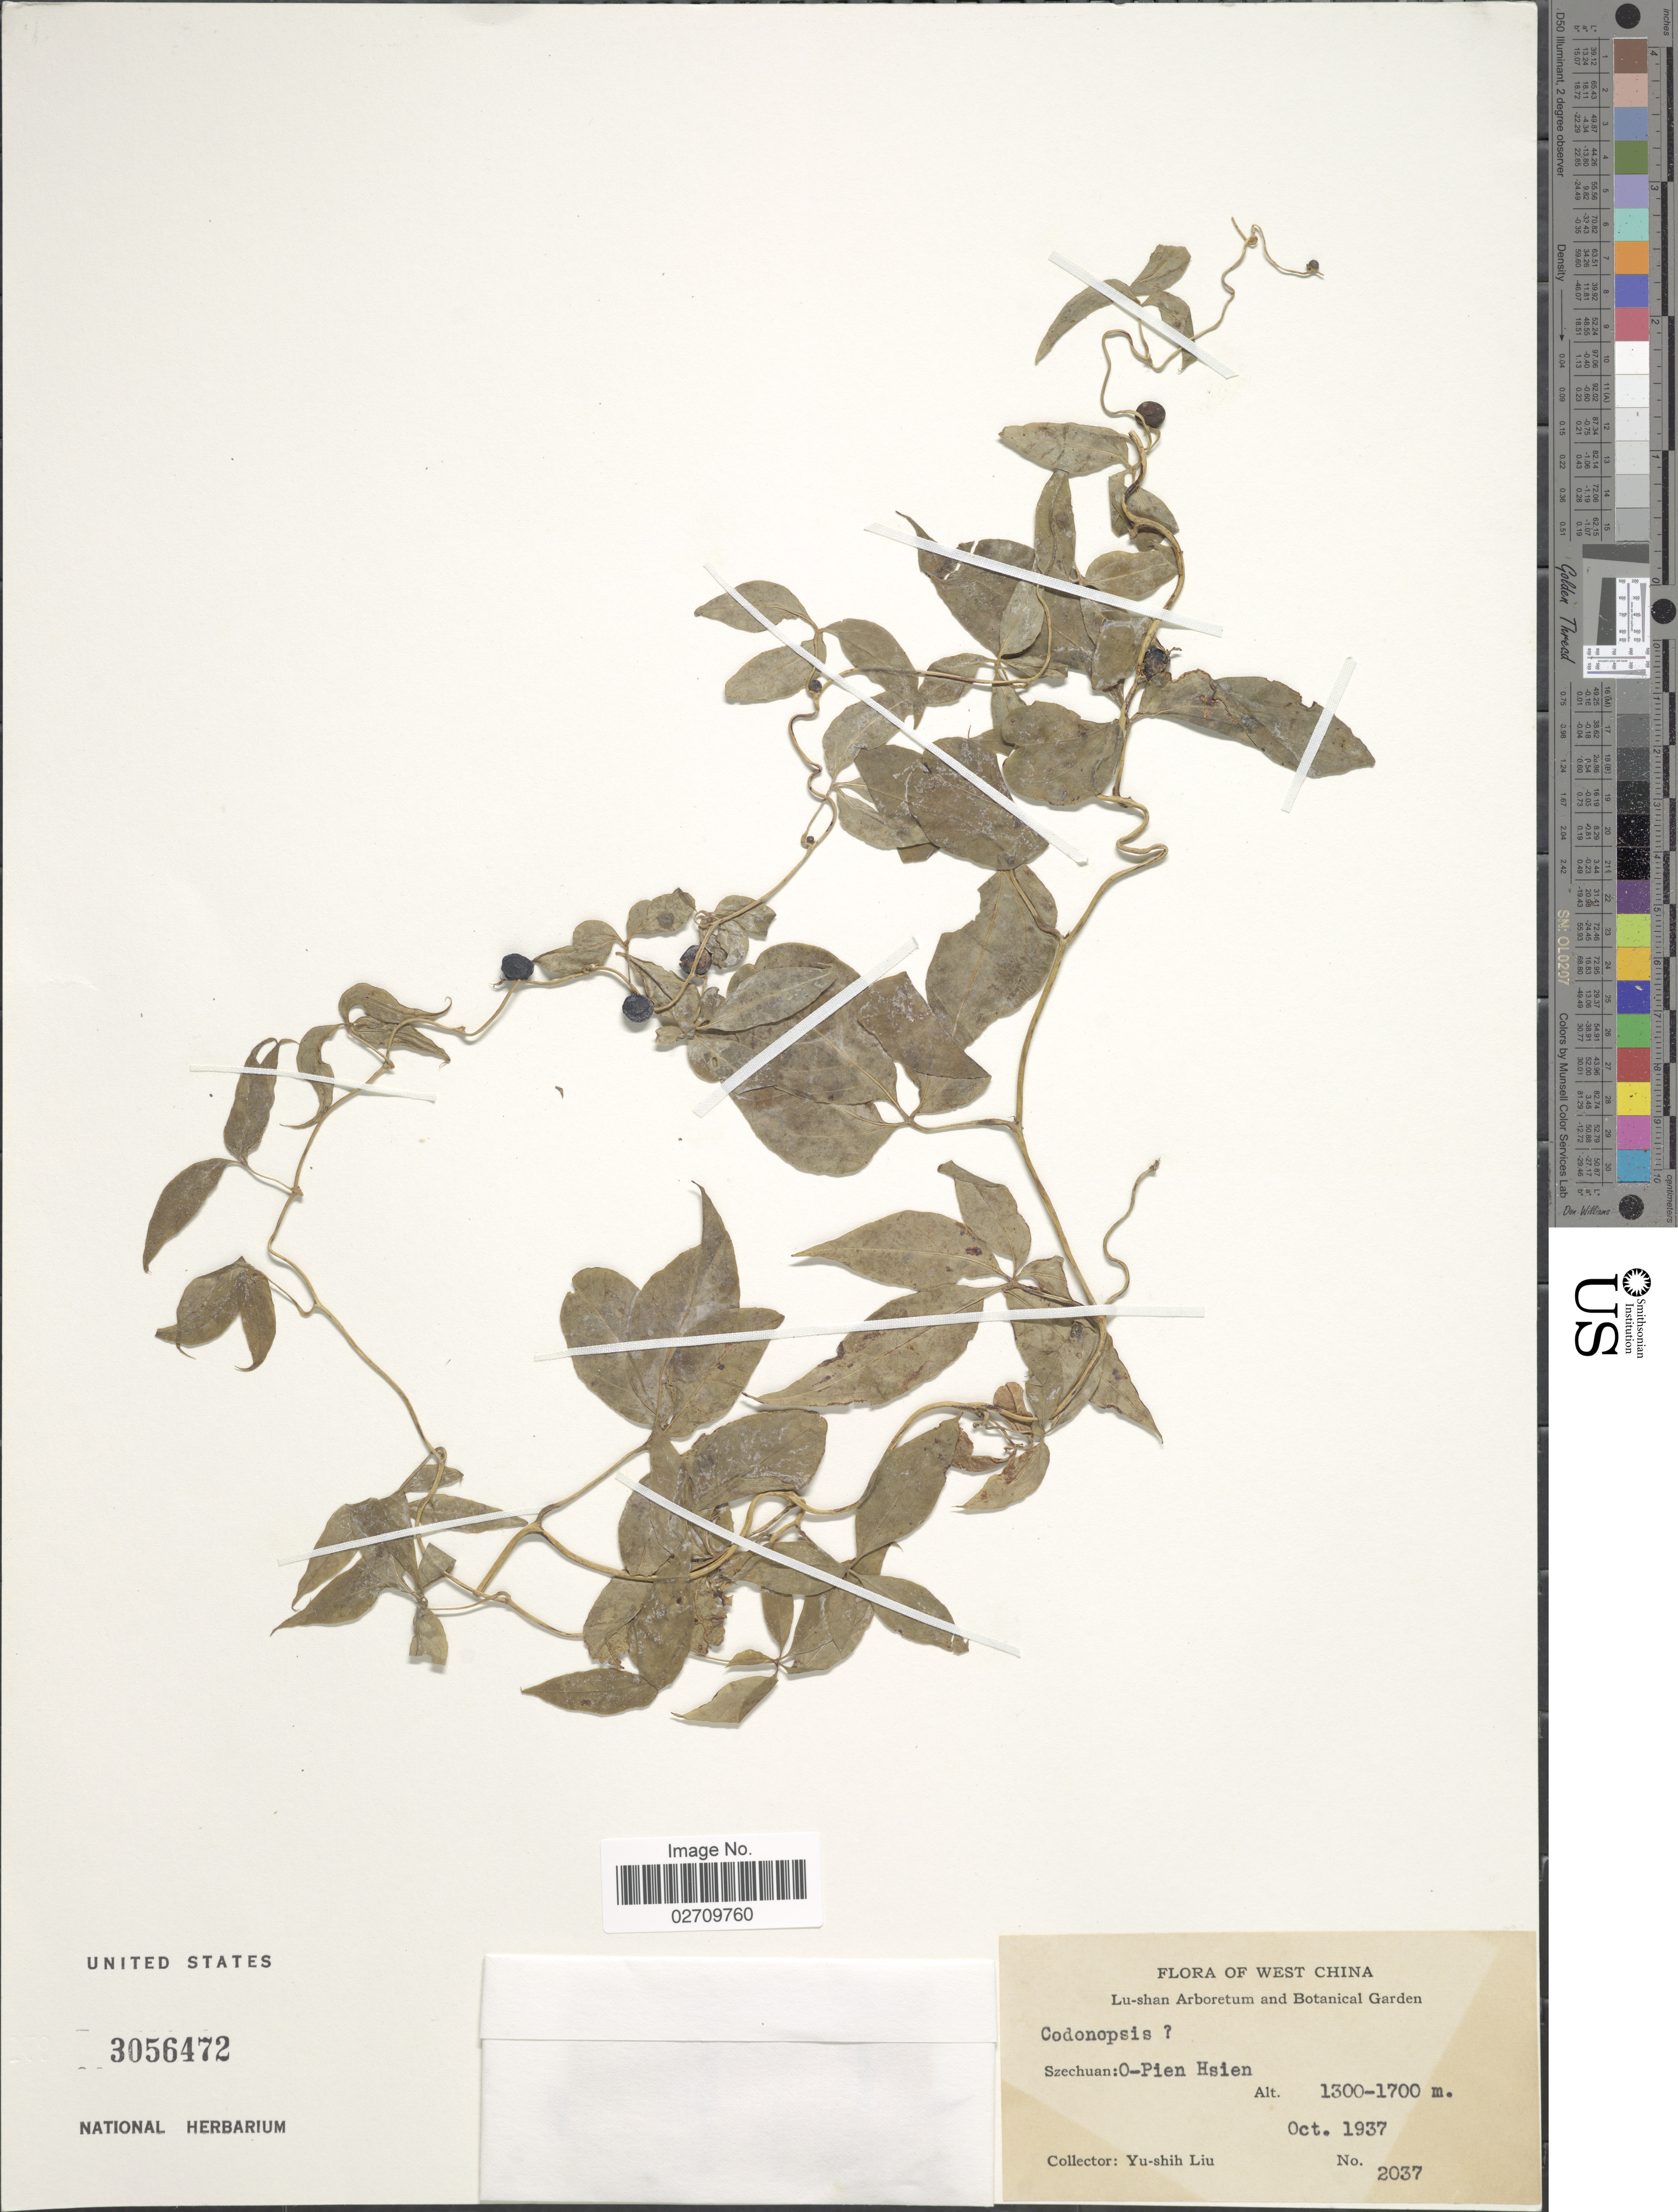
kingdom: Plantae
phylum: Tracheophyta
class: Magnoliopsida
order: Asterales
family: Campanulaceae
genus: Codonopsis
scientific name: Codonopsis sp.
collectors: Y.-S. Liu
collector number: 2037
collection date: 1937-10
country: China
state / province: Sichuan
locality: West China, Szechuan: O Pien Hsien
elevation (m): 1300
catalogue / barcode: US 3056472